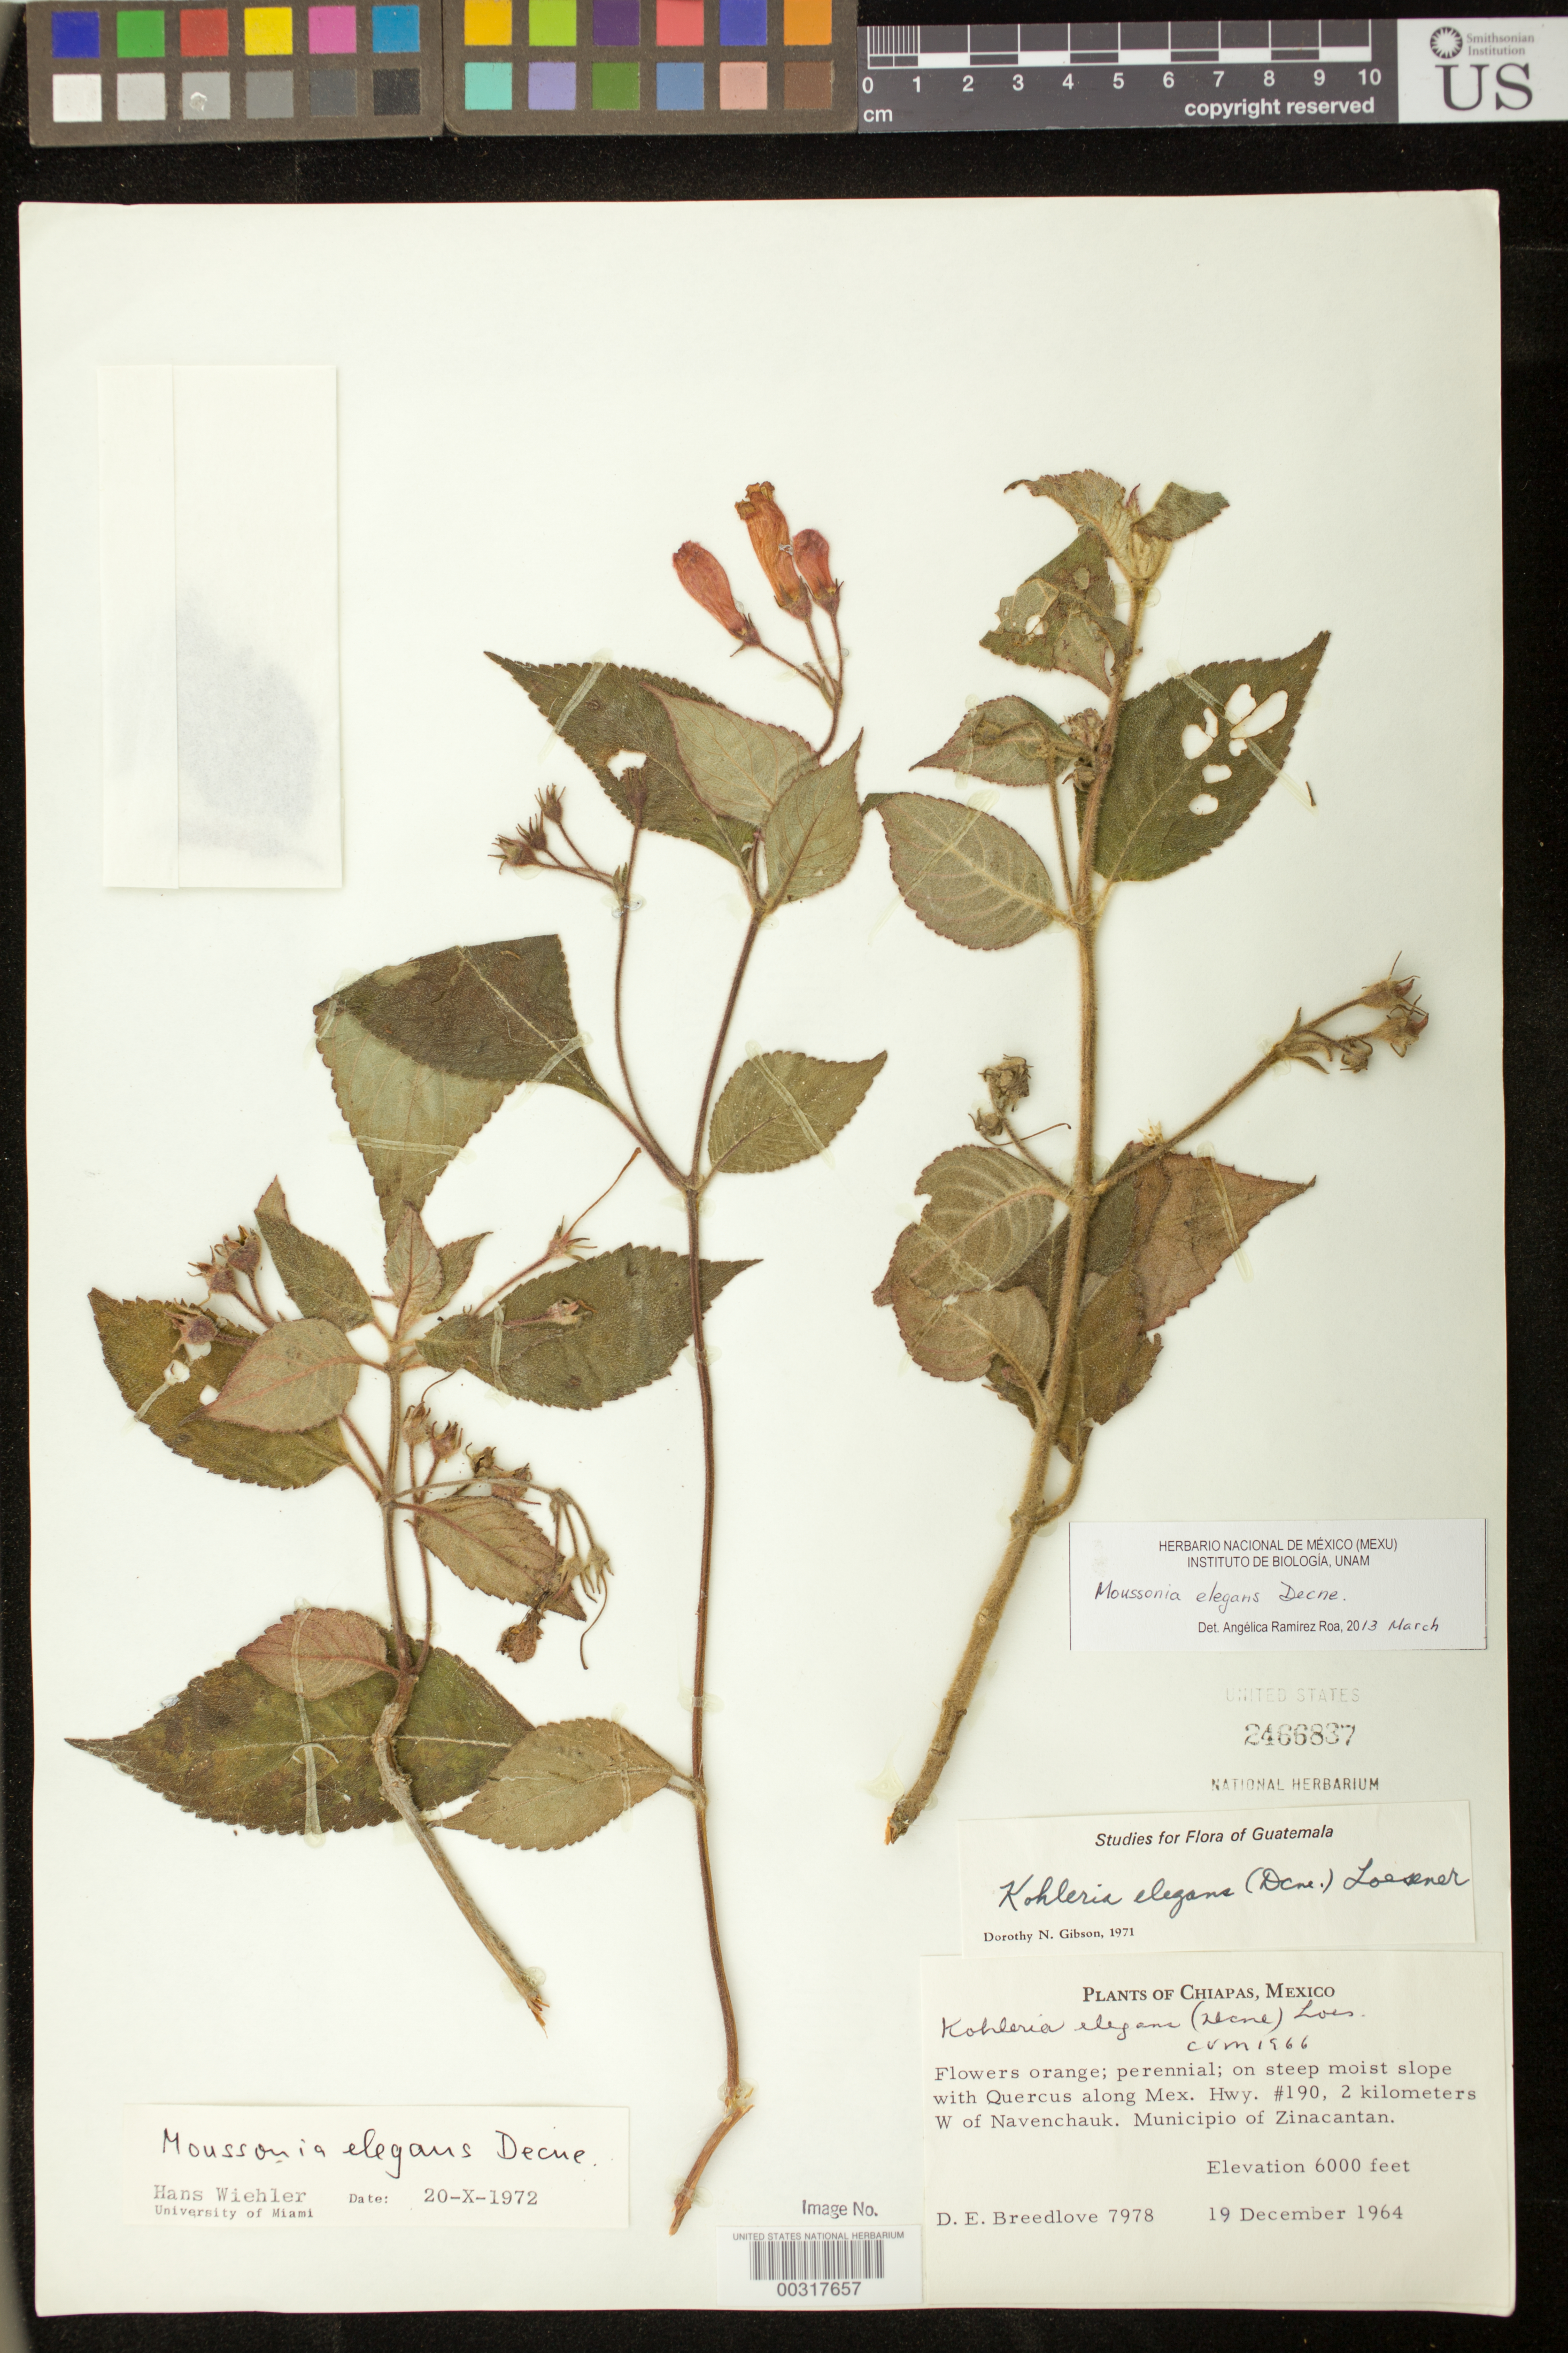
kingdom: Plantae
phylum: Tracheophyta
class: Magnoliopsida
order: Lamiales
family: Gesneriaceae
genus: Moussonia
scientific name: Moussonia elegans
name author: Decne.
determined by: Ramírez-Roa, A.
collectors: D. E. Breedlove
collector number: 7978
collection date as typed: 19 Dec 1964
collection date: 1964-12-19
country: Mexico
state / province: Chiapas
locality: Mpio. of Zinacantan, along Mex. Hwy. #190, 2 km W of Navenchauk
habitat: On steep moist slope with Quercus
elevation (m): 1829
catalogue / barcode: US 2466837